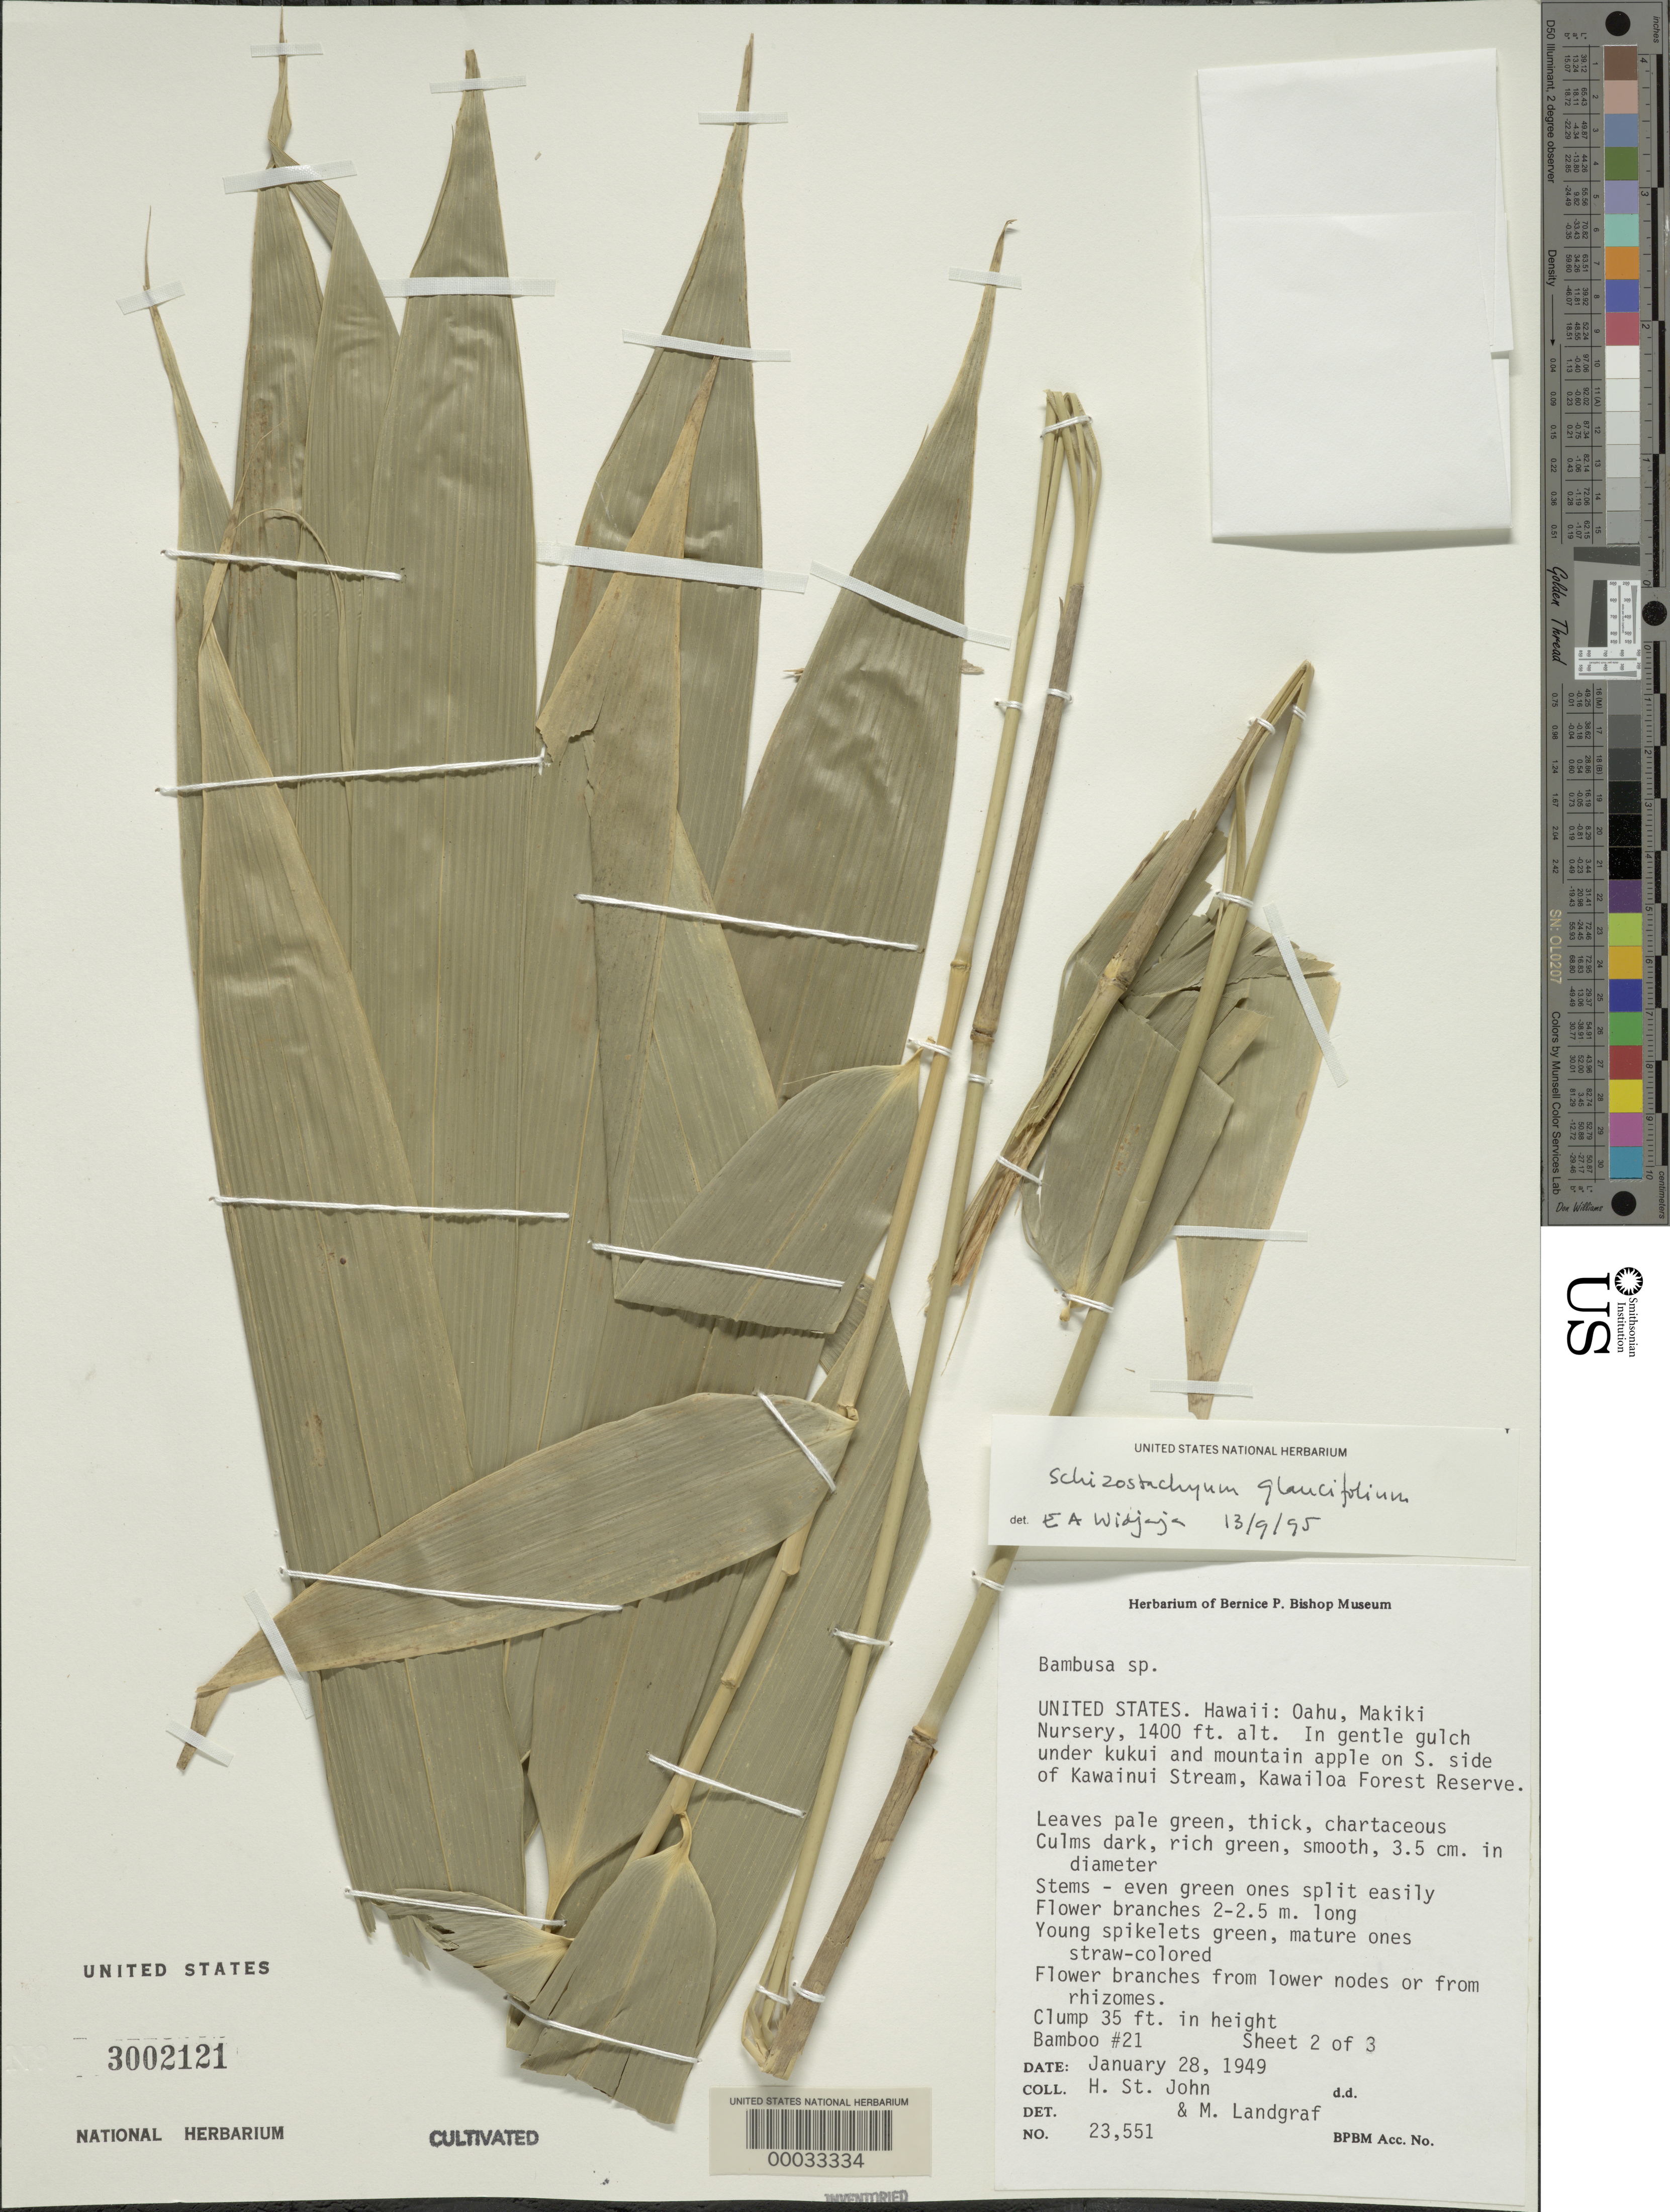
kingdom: Plantae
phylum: Tracheophyta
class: Liliopsida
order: Poales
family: Poaceae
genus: Schizostachyum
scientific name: Schizostachyum glaucifolium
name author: (Rupr.) Munro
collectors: H. St. John & M. Landgraf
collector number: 23551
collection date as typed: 28 Jan 1949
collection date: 1949-01-28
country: United States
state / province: Hawaii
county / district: Honolulu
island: Oahu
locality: Makiki nursery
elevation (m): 427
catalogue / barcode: US 3002121